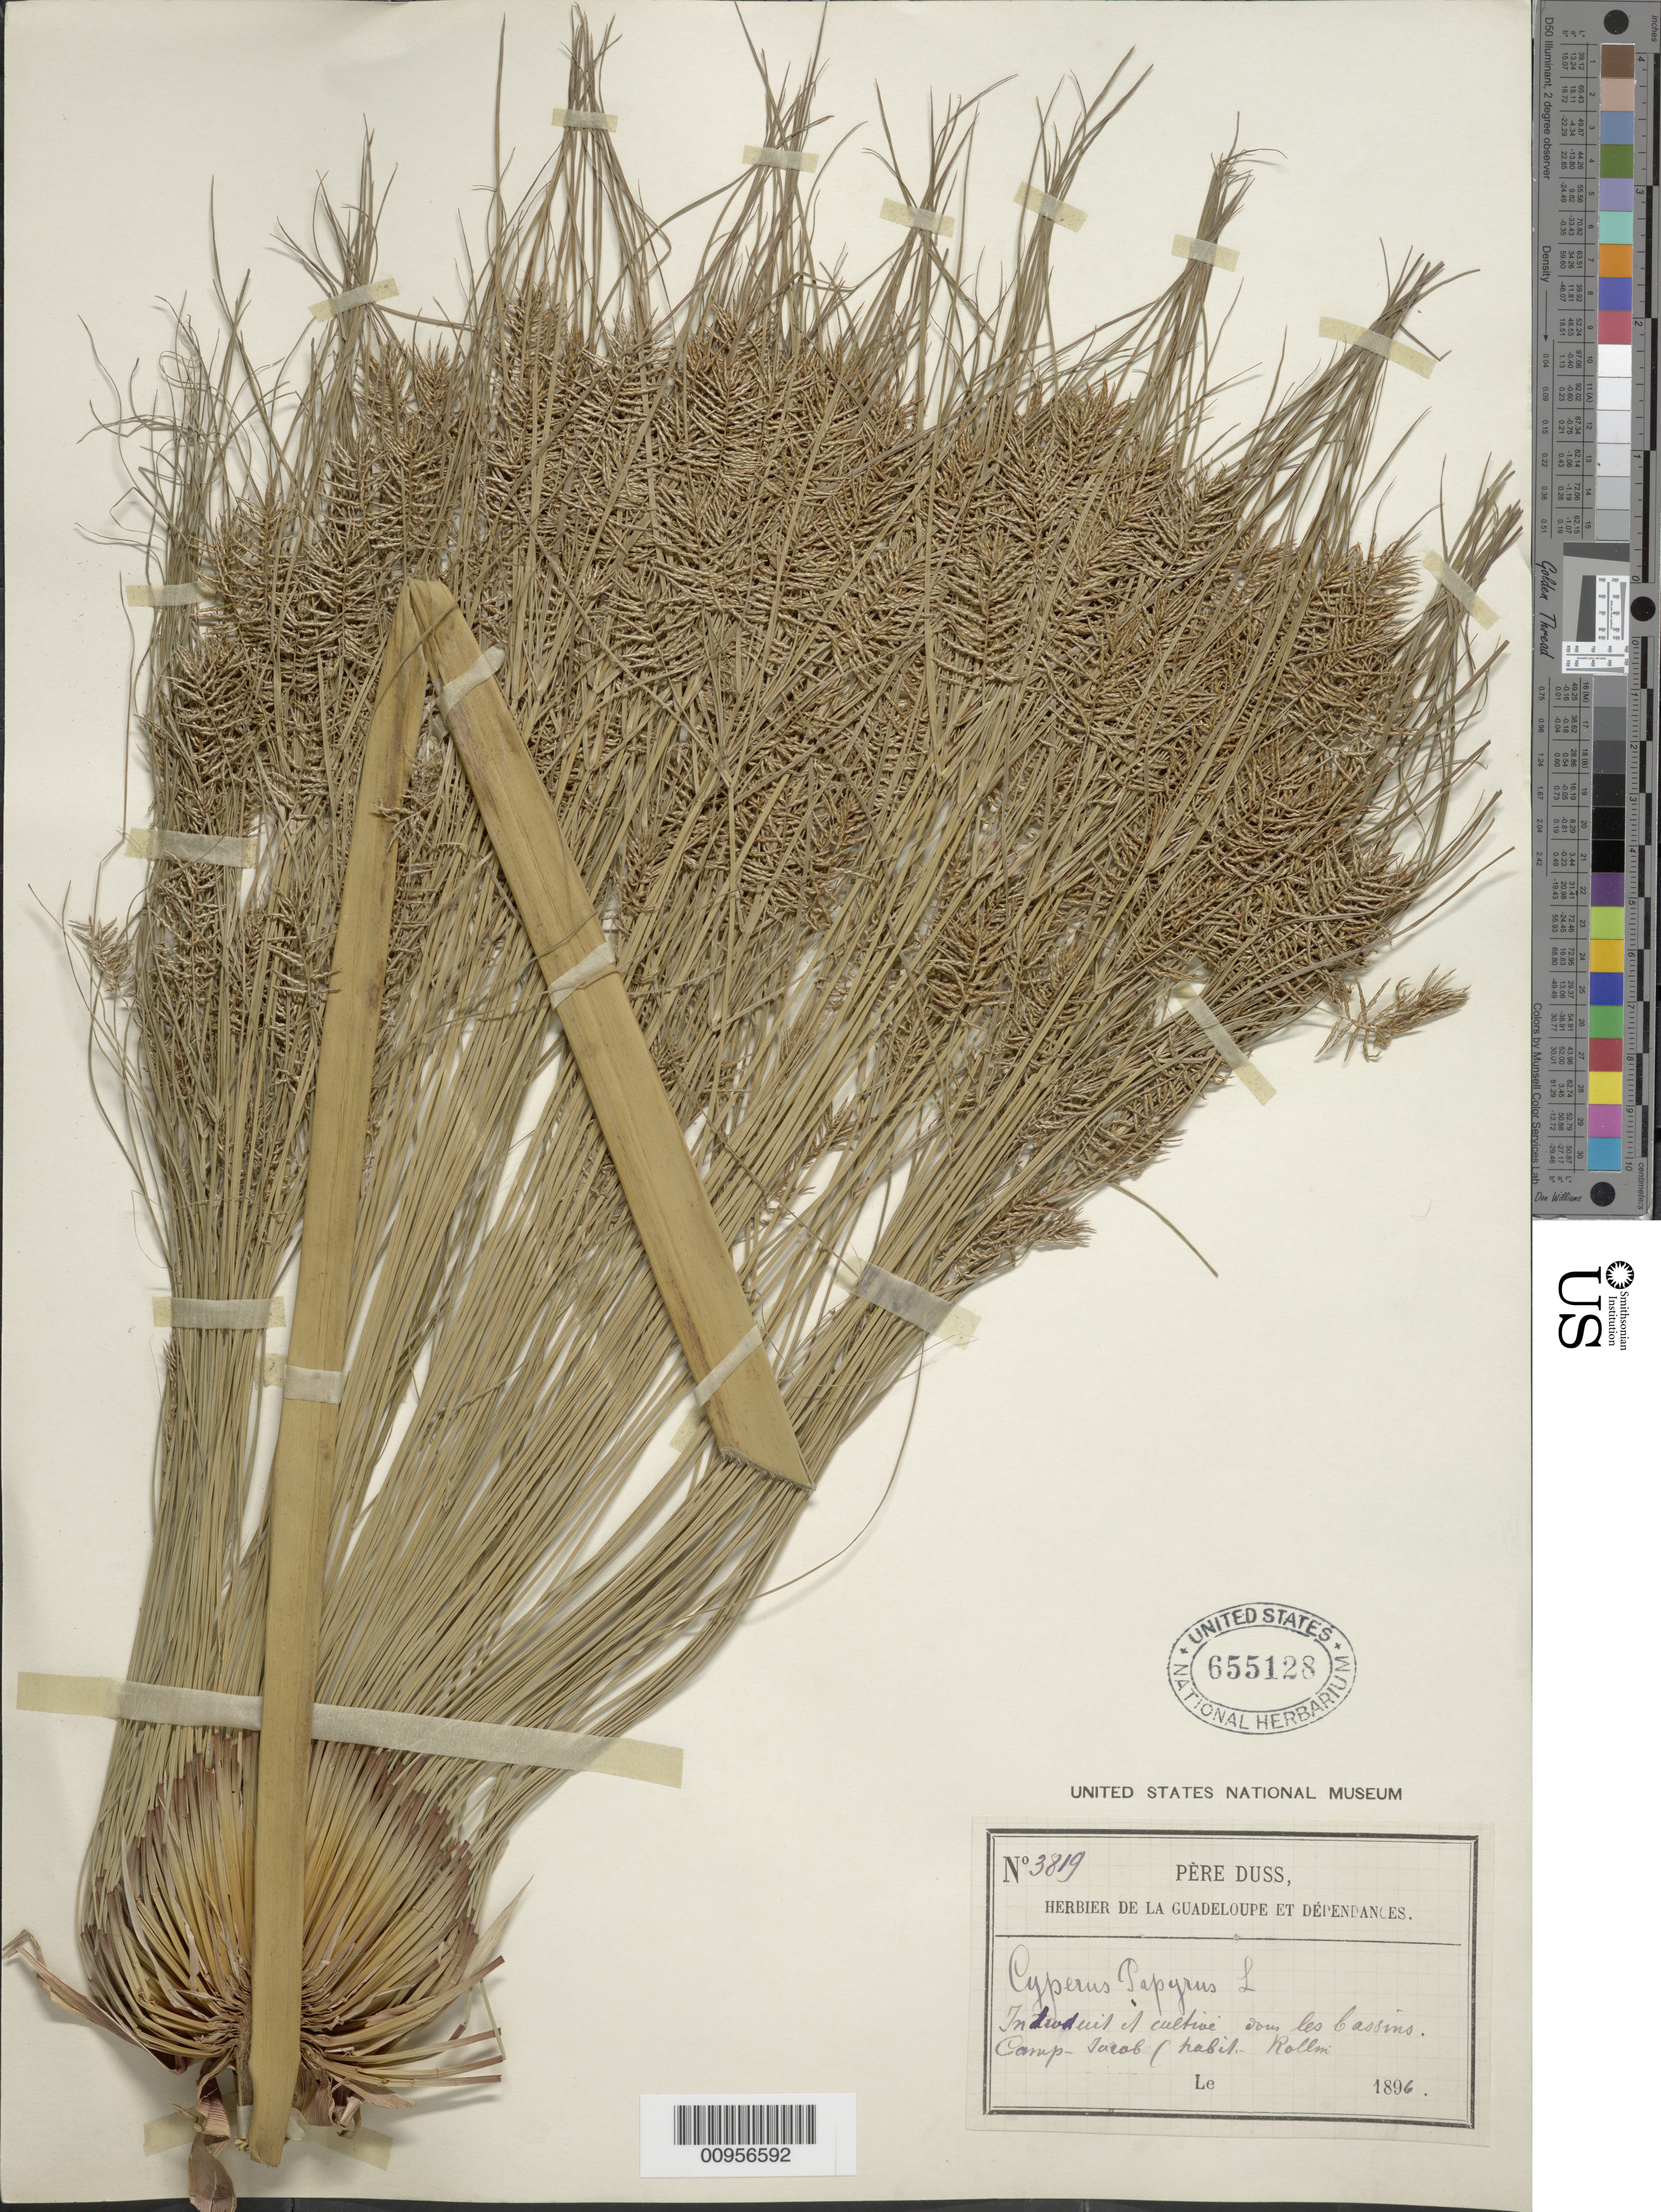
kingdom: Plantae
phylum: Tracheophyta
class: Liliopsida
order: Poales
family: Cyperaceae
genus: Cyperus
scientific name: Cyperus papyrus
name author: L.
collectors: Père Duss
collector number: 3819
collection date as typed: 1896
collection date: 1896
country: Guadeloupe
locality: Camp Jacab, "habit Rollim"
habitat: Dans les bassins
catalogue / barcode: US 655128